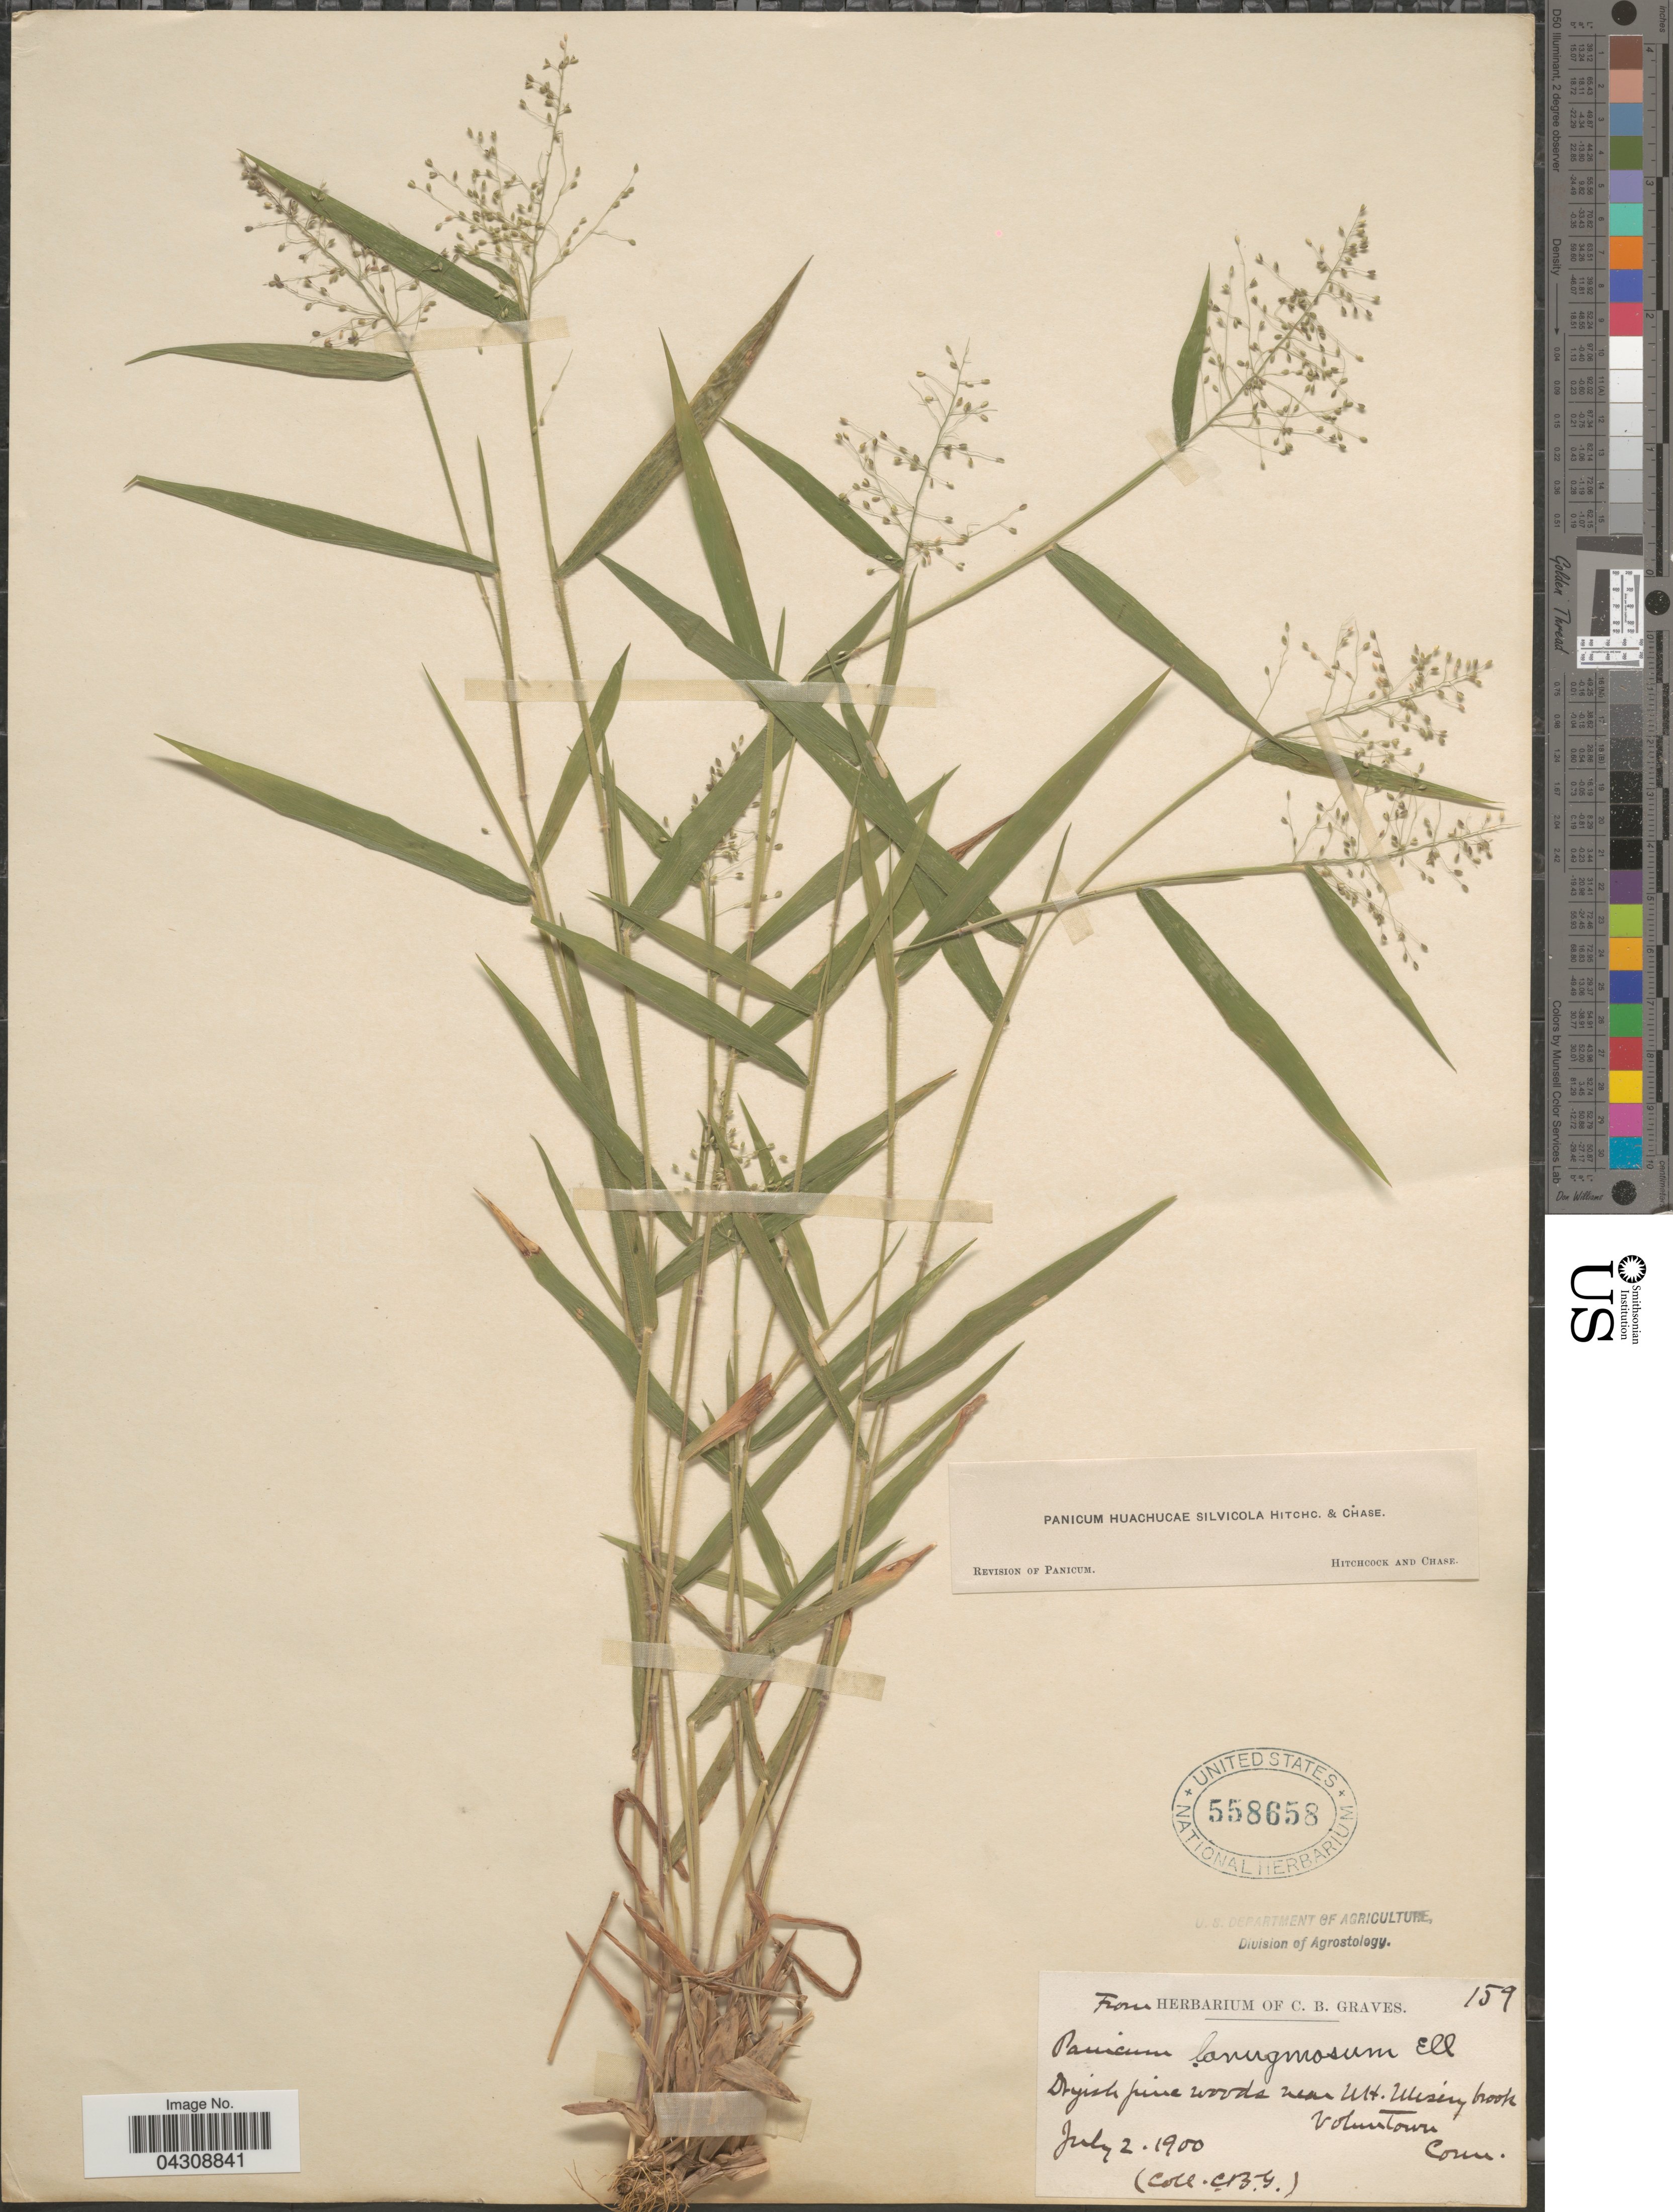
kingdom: Plantae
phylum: Tracheophyta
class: Liliopsida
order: Poales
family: Poaceae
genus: Dichanthelium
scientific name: Dichanthelium acuminatum var. acuminatum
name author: (Sw.) Gould & C.A. Clark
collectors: C. Graves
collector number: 159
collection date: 1900-07-02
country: United States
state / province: Connecticut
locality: Dryish pine woods near Mt. Misery brook. Voluntown.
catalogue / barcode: US 558658